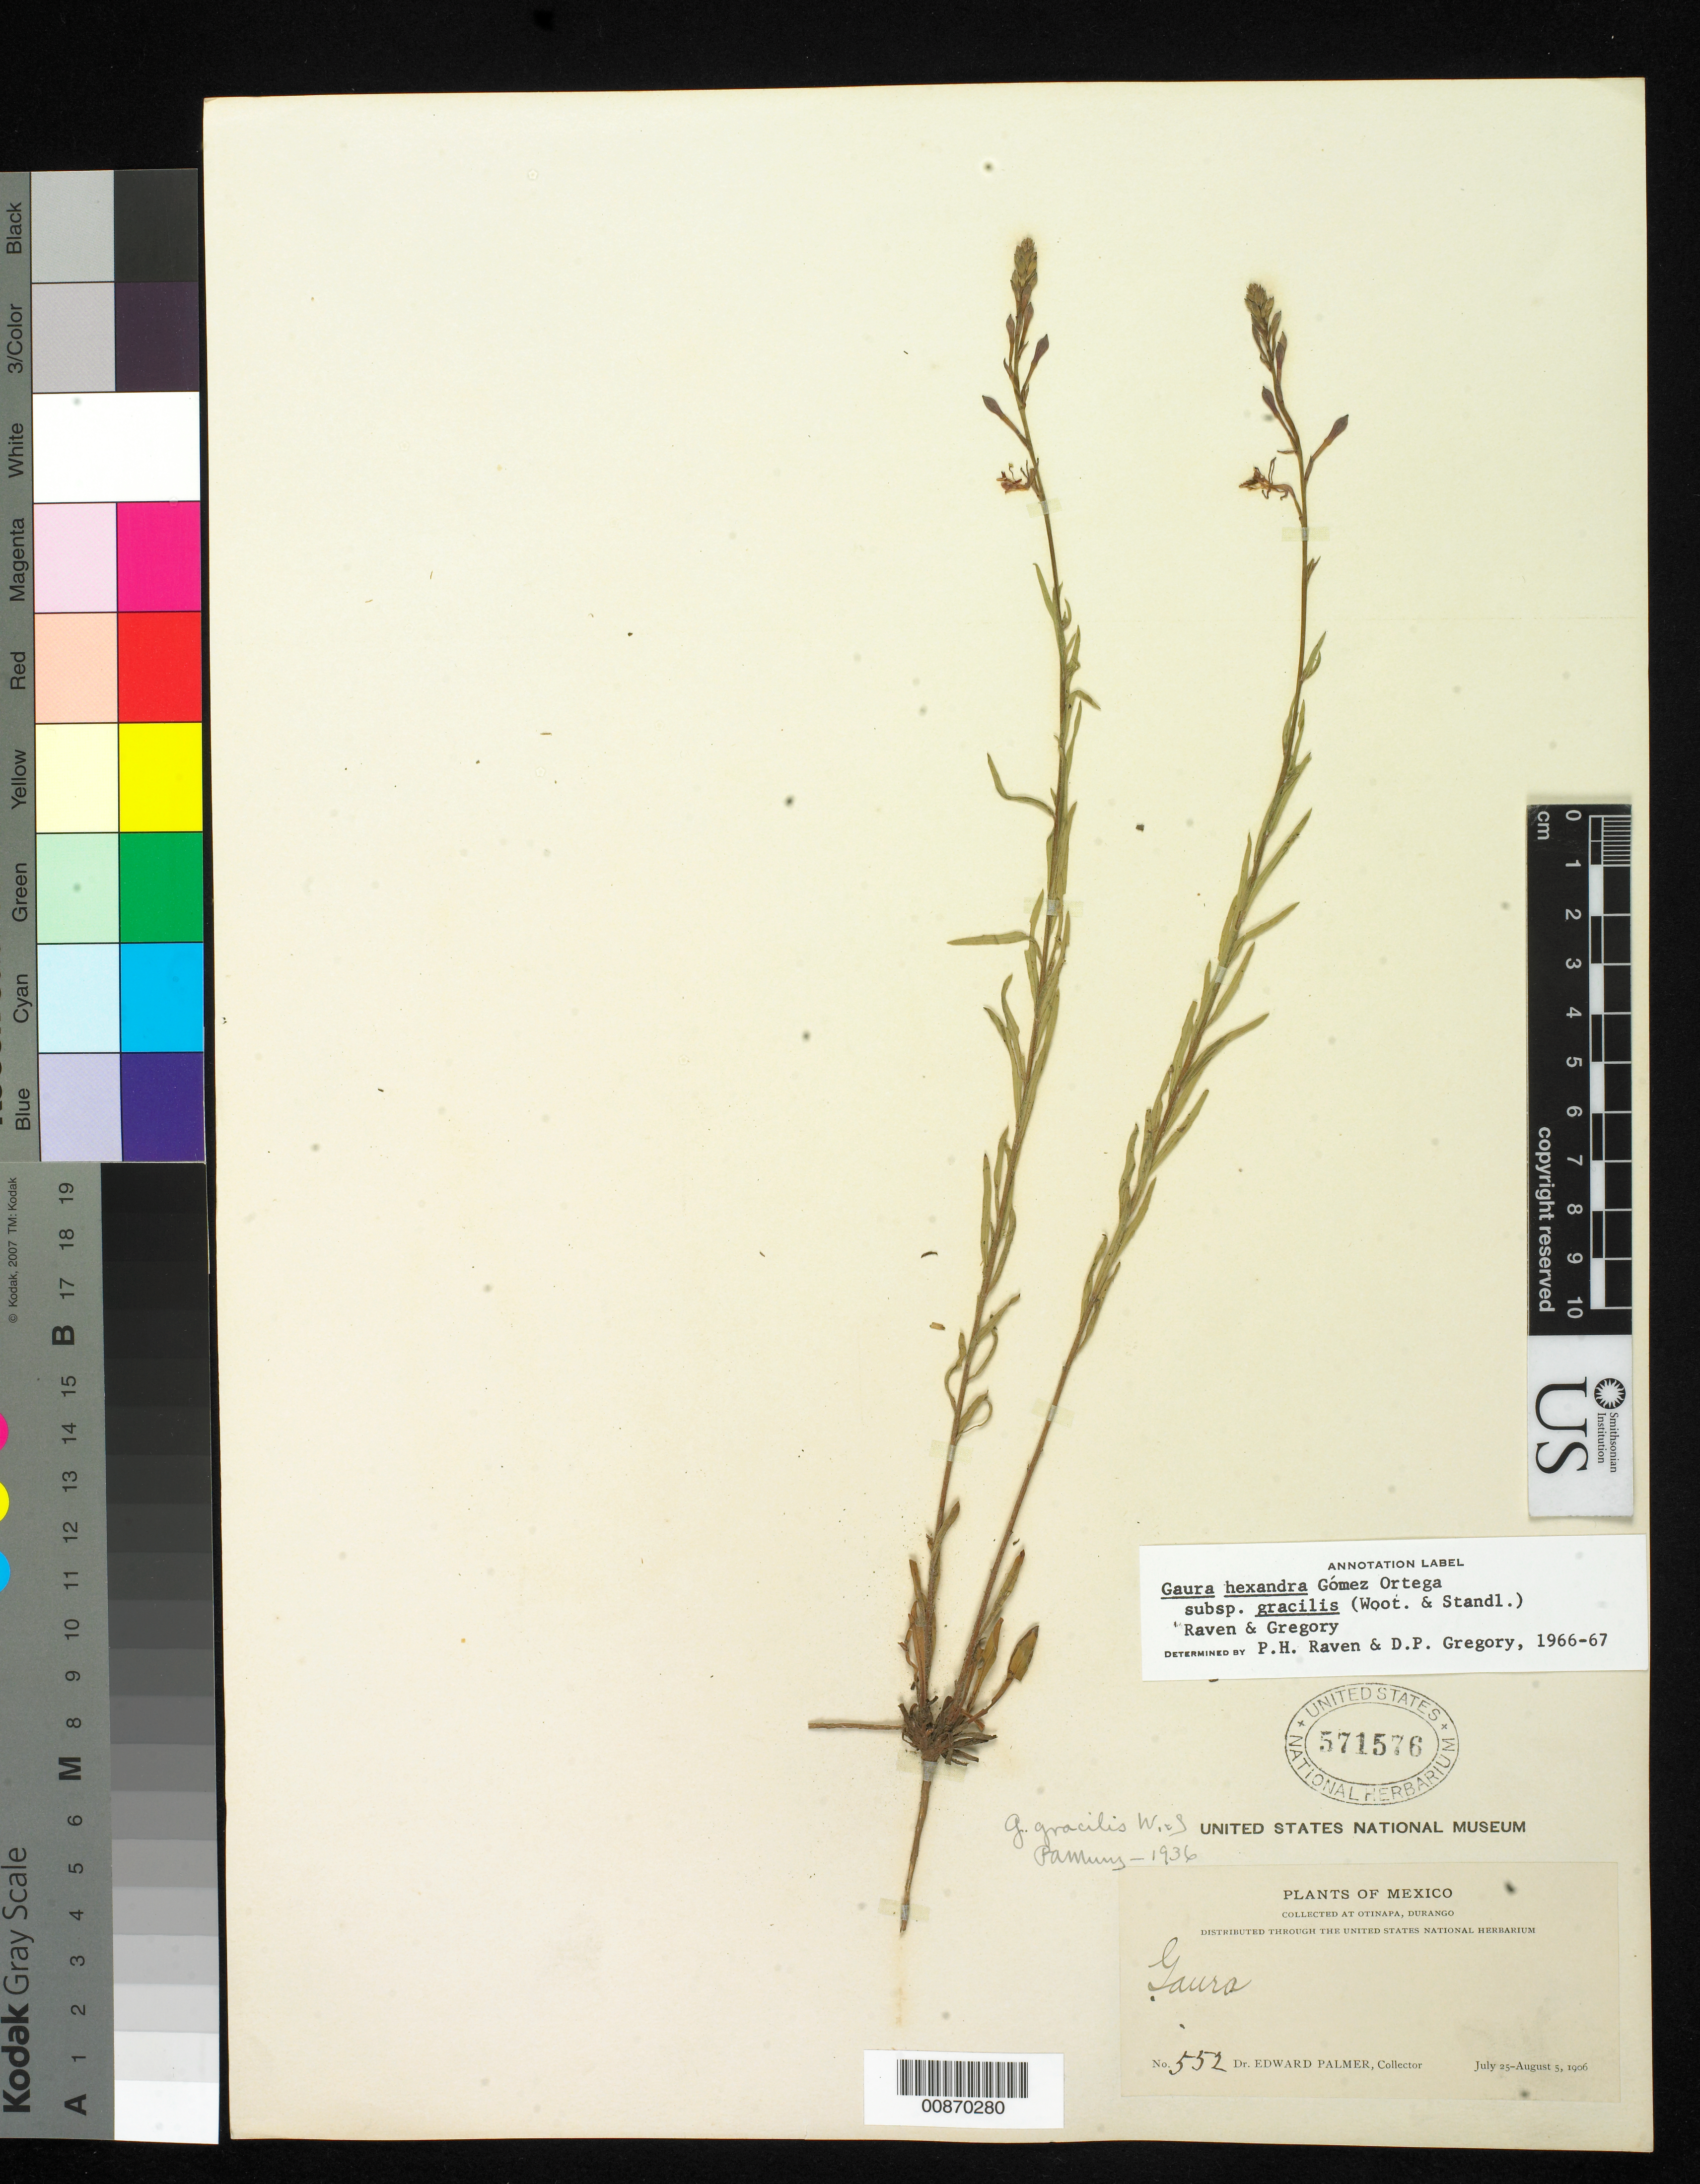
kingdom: Plantae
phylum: Tracheophyta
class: Magnoliopsida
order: Myrtales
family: Onagraceae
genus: Oenothera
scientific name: Oenothera podocarpa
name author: (Wooton & Standl.) Krakos & W.L. Wagner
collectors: E. Palmer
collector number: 552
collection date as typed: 25 Jul 1906 to 05 Aug 1906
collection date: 1906-07-25/1906-08-05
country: Mexico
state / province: Durango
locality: Otinapa, Durango.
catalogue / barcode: US 571576